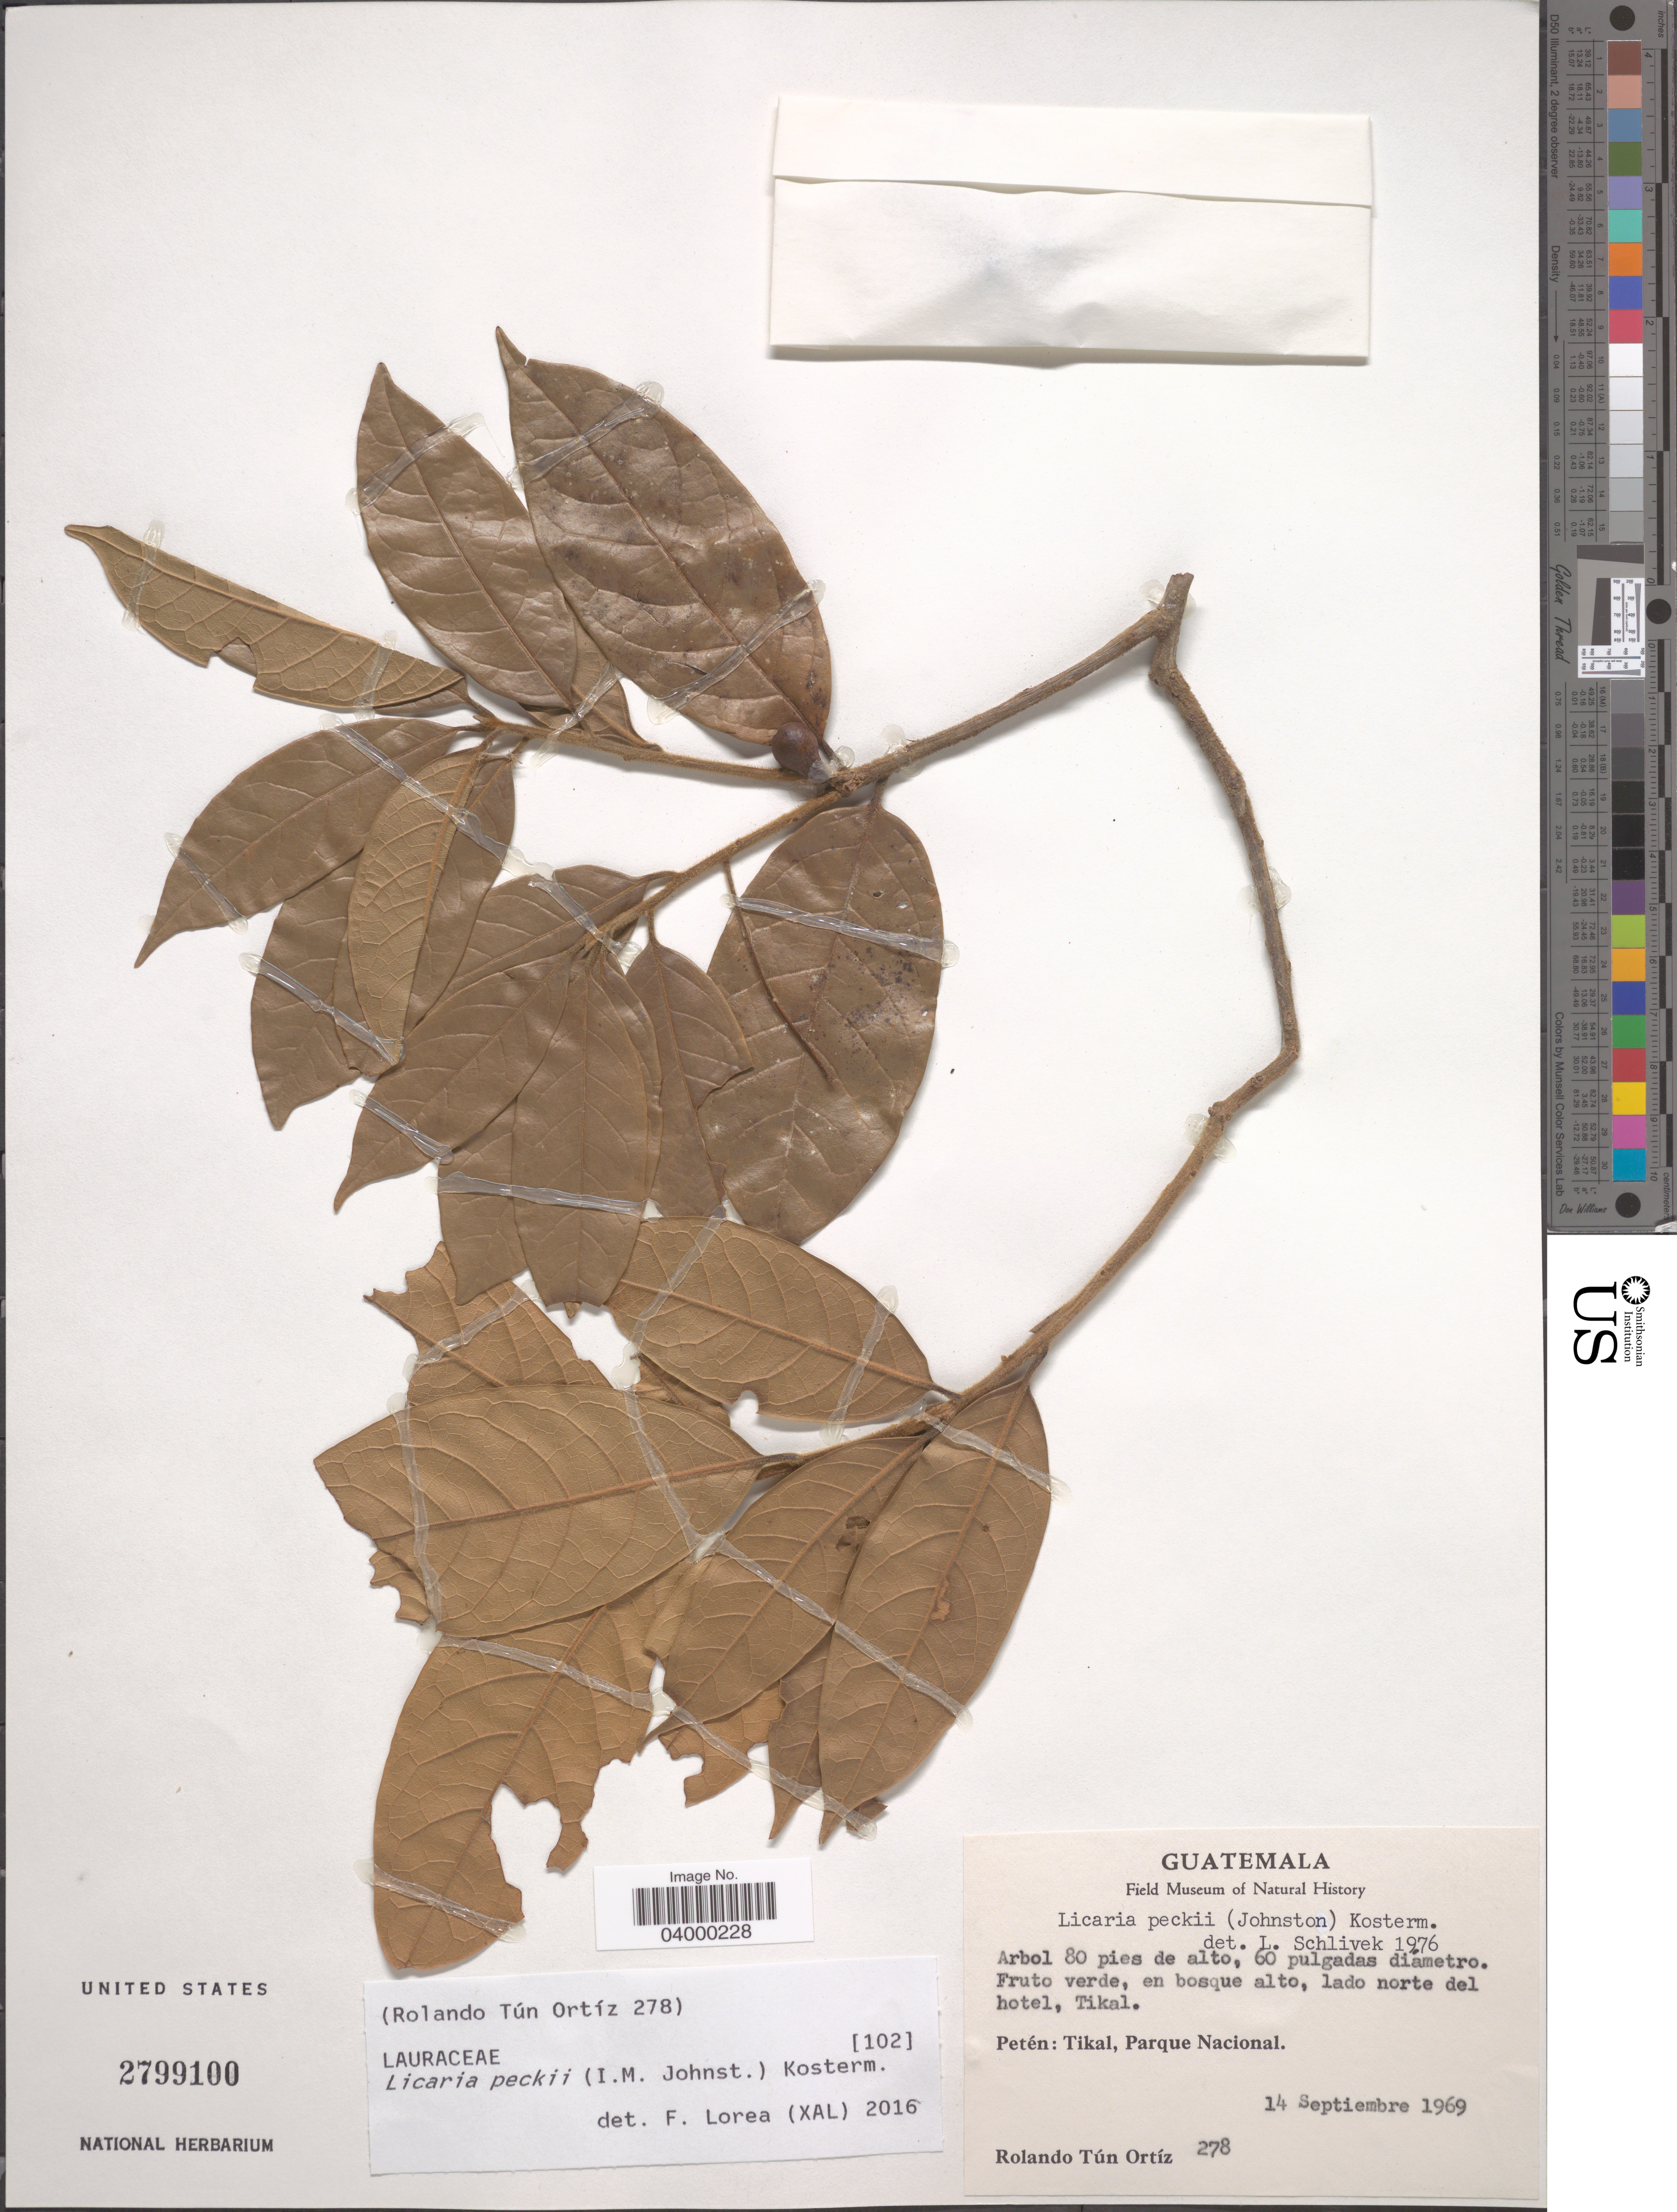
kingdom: Plantae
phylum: Tracheophyta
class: Magnoliopsida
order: Laurales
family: Lauraceae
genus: Licaria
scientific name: Licaria peckii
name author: (I.M. Johnst.) Kosterm.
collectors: R. T. Ortíz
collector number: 278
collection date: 1969-09-14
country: Guatemala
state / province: El Peten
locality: Lado norte del hotel, Tikal. Petén: Tikal, Parque Nacional.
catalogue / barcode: US 2799100